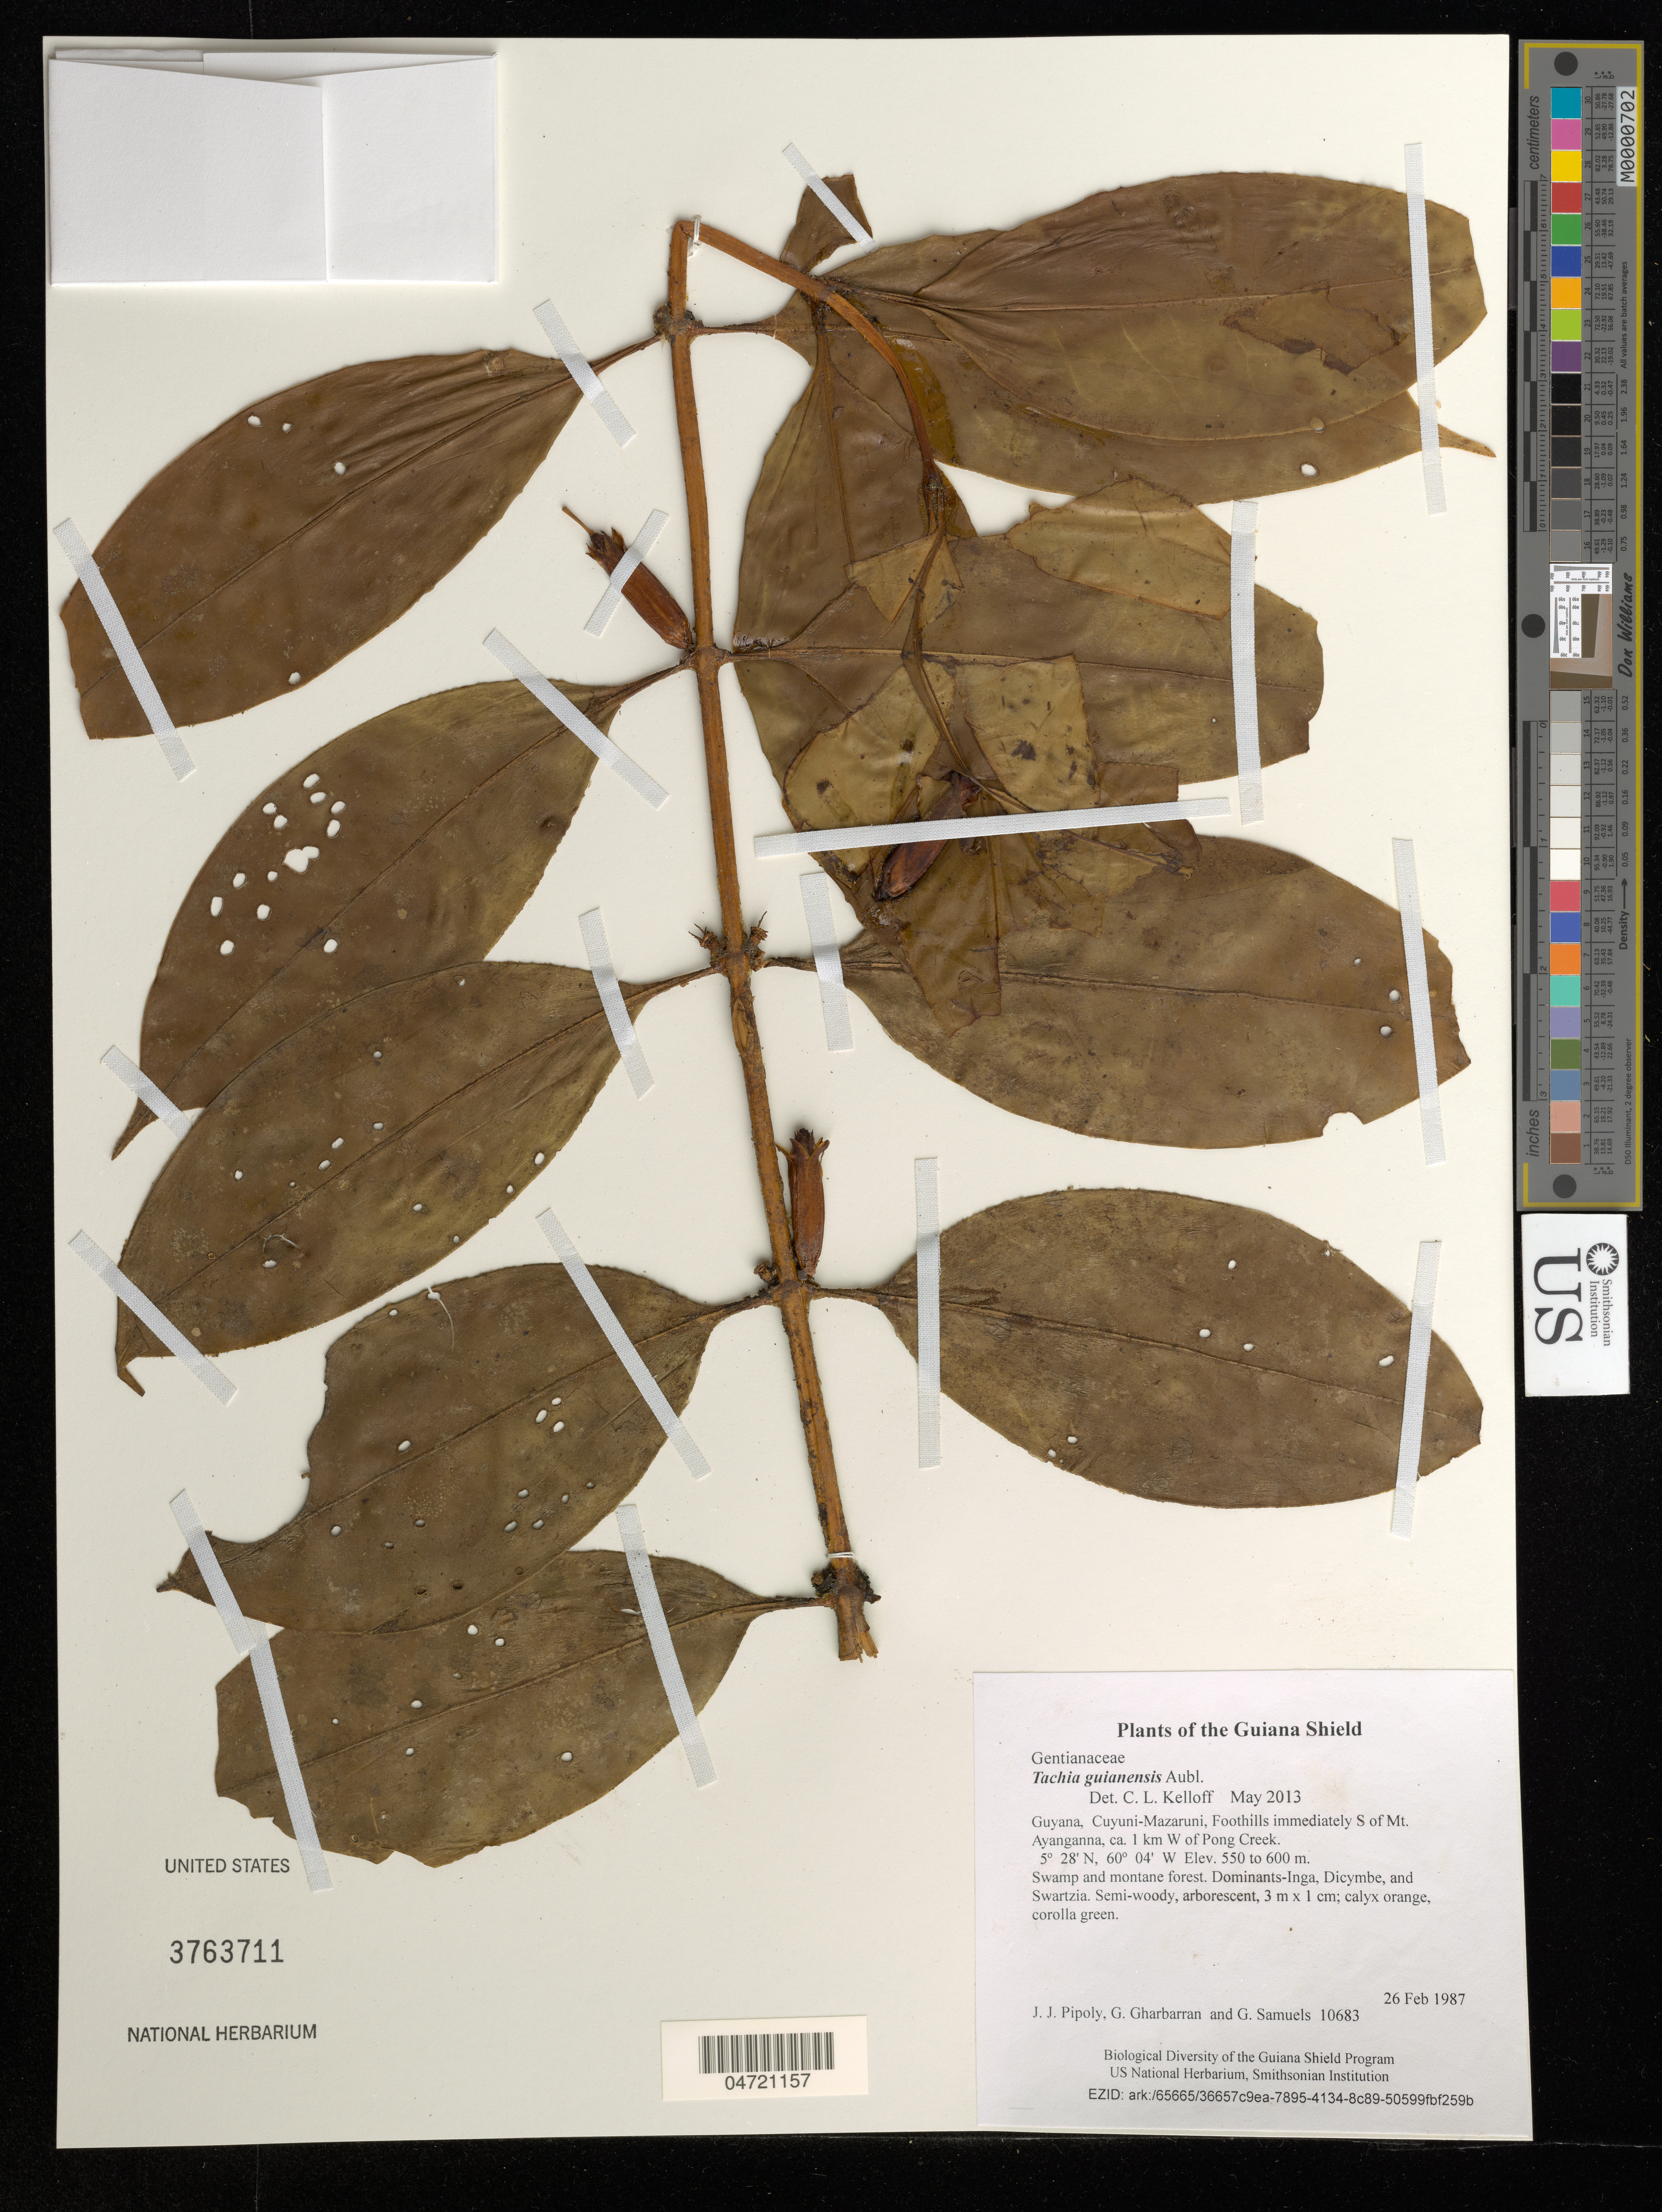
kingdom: Plantae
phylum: Tracheophyta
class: Magnoliopsida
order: Gentianales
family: Gentianaceae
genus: Tachia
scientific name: Tachia guianensis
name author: Aubl.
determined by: Kelloff, C. L.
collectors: J. J. Pipoly, G. Gharbarran & G. Samuels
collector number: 10683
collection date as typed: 26 Feb 1987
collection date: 1987-02-26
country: Guyana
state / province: Cuyuni-Mazaruni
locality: Foothills immediately S of Mt. Ayanganna, ca. 1 km W of Pong Creek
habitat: Swamp and montane forest. Dominants-Inga, Dicymbe, and Swartzia.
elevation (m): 550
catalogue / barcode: US 3763711